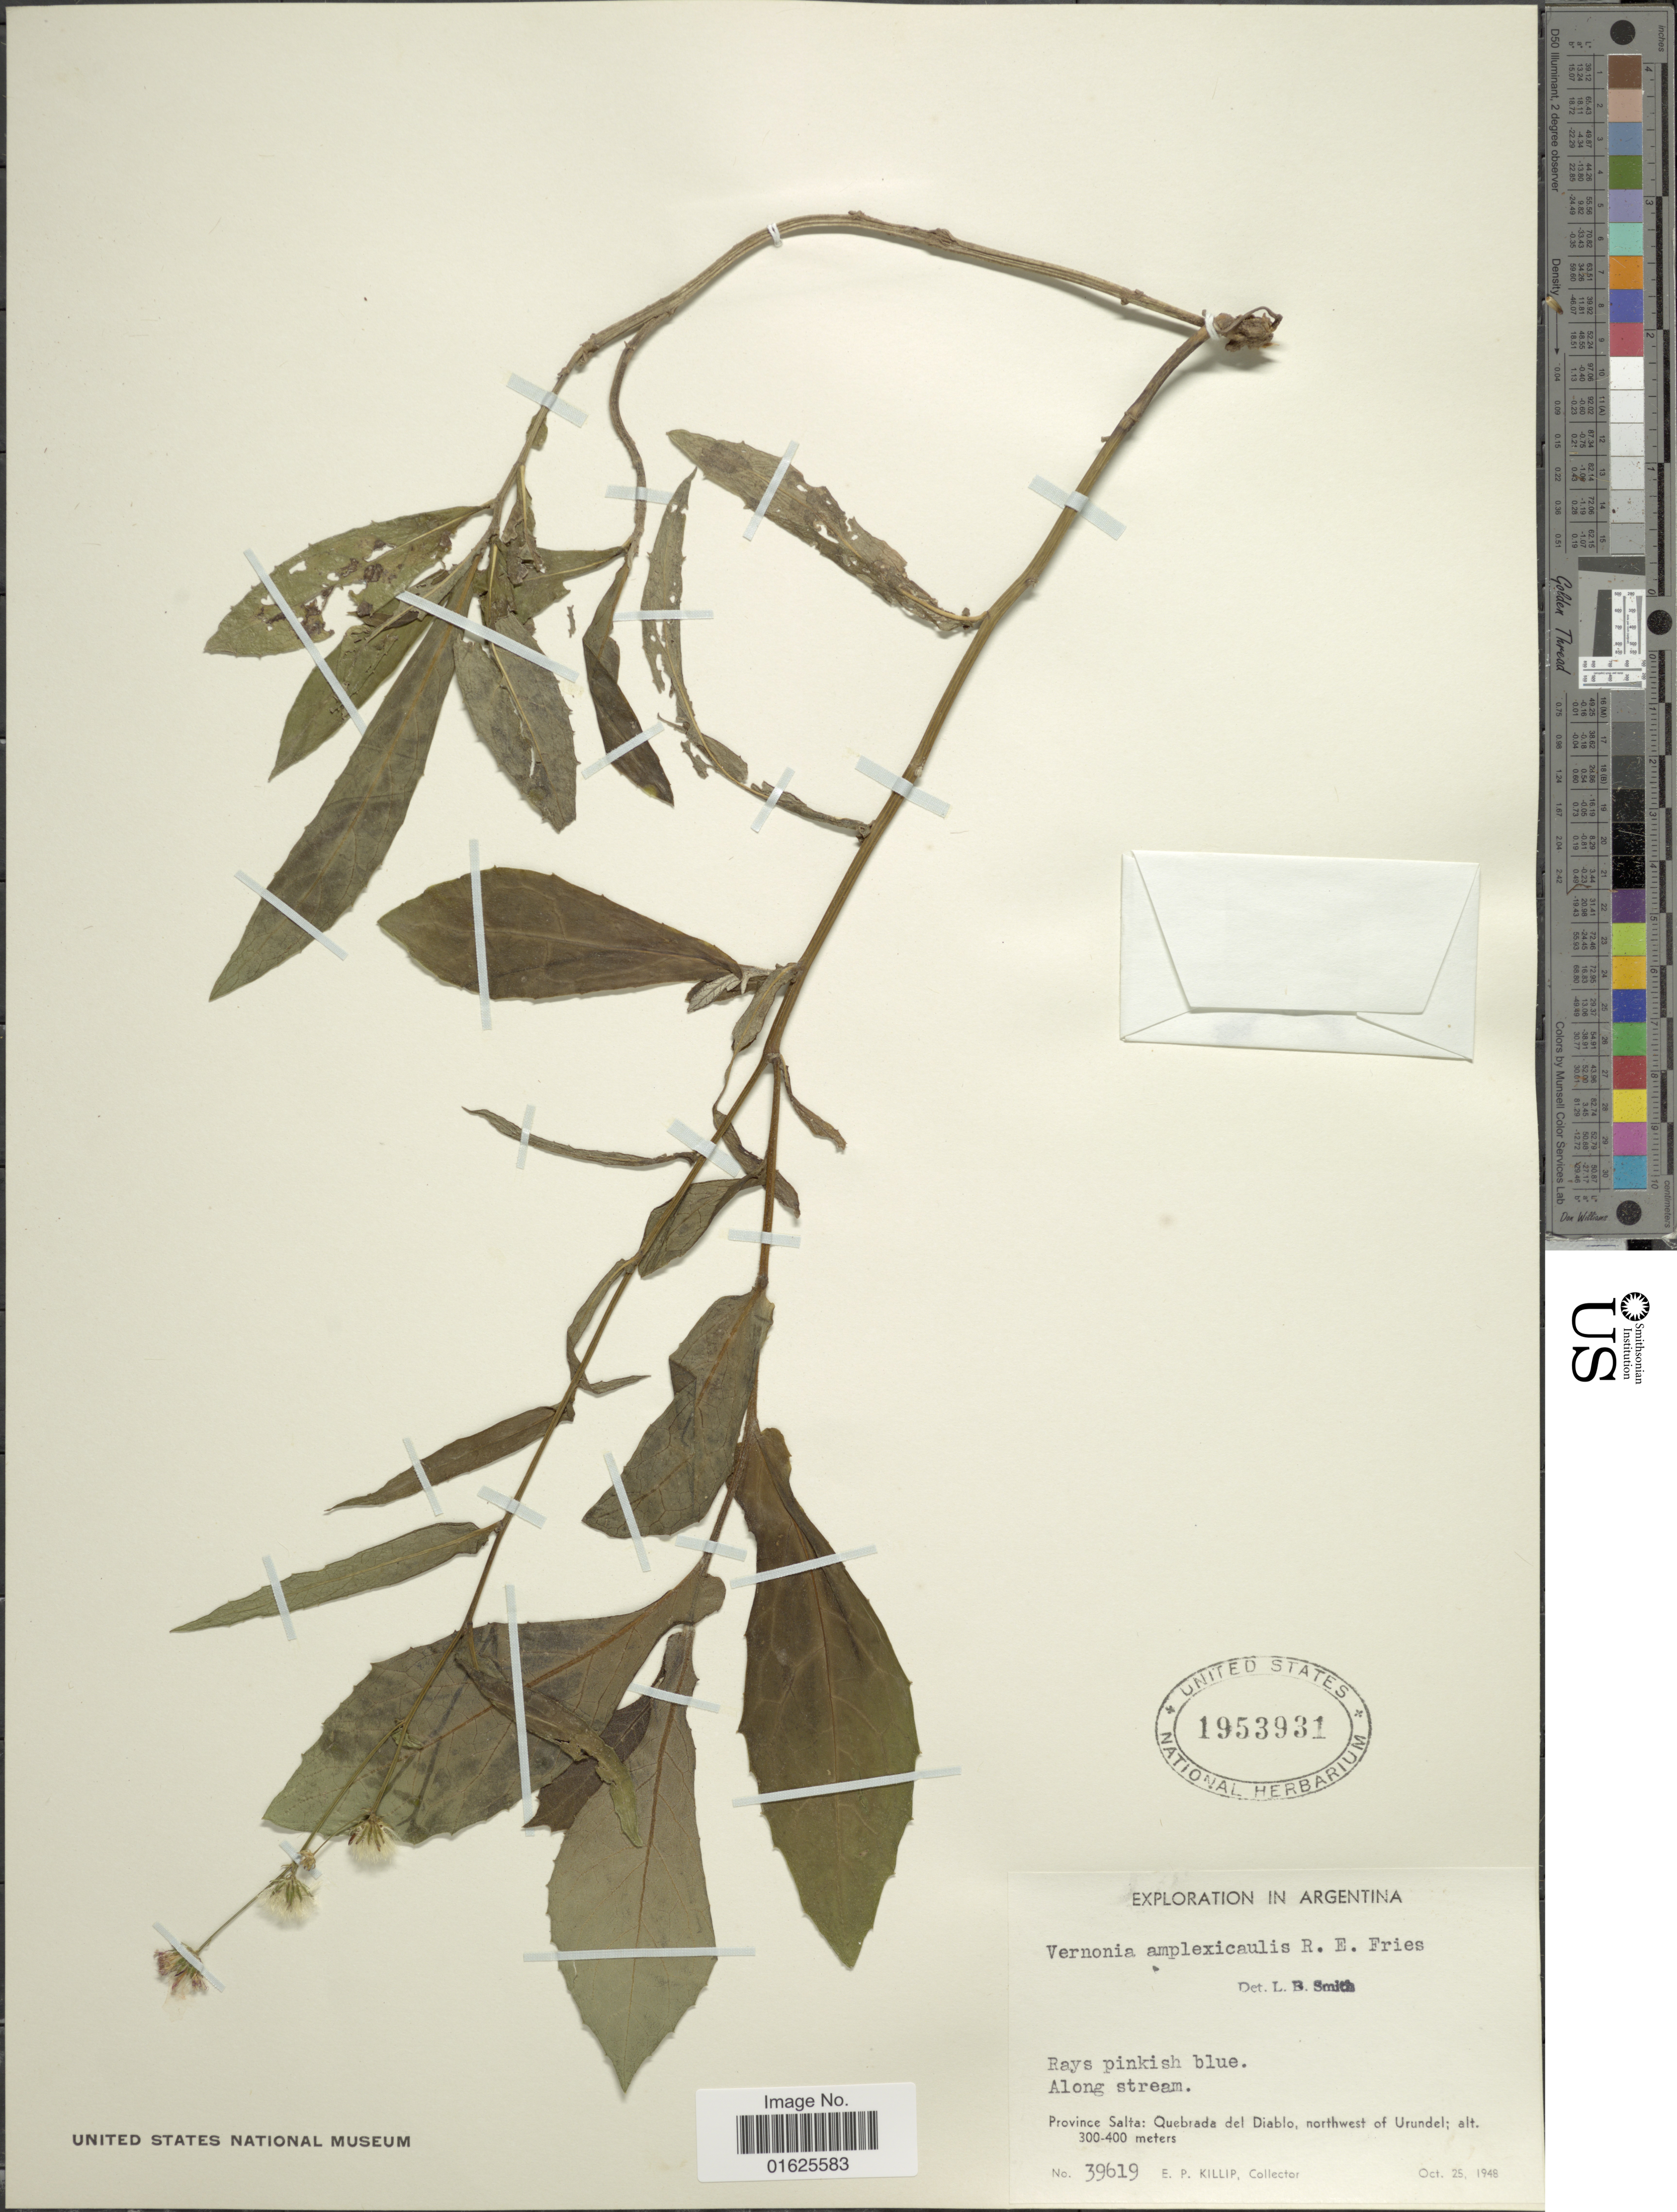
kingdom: Plantae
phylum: Tracheophyta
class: Magnoliopsida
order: Asterales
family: Asteraceae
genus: Vernonanthura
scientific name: Vernonanthura amplexicaulis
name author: (R.E. Fr.) H. Rob.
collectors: E. P. Killip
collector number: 39619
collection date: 1948-10-25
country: Argentina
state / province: Salta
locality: Along stream, Province Salta: Quebrada del Diablo, northwest of Urundel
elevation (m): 300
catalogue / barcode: US 1953931